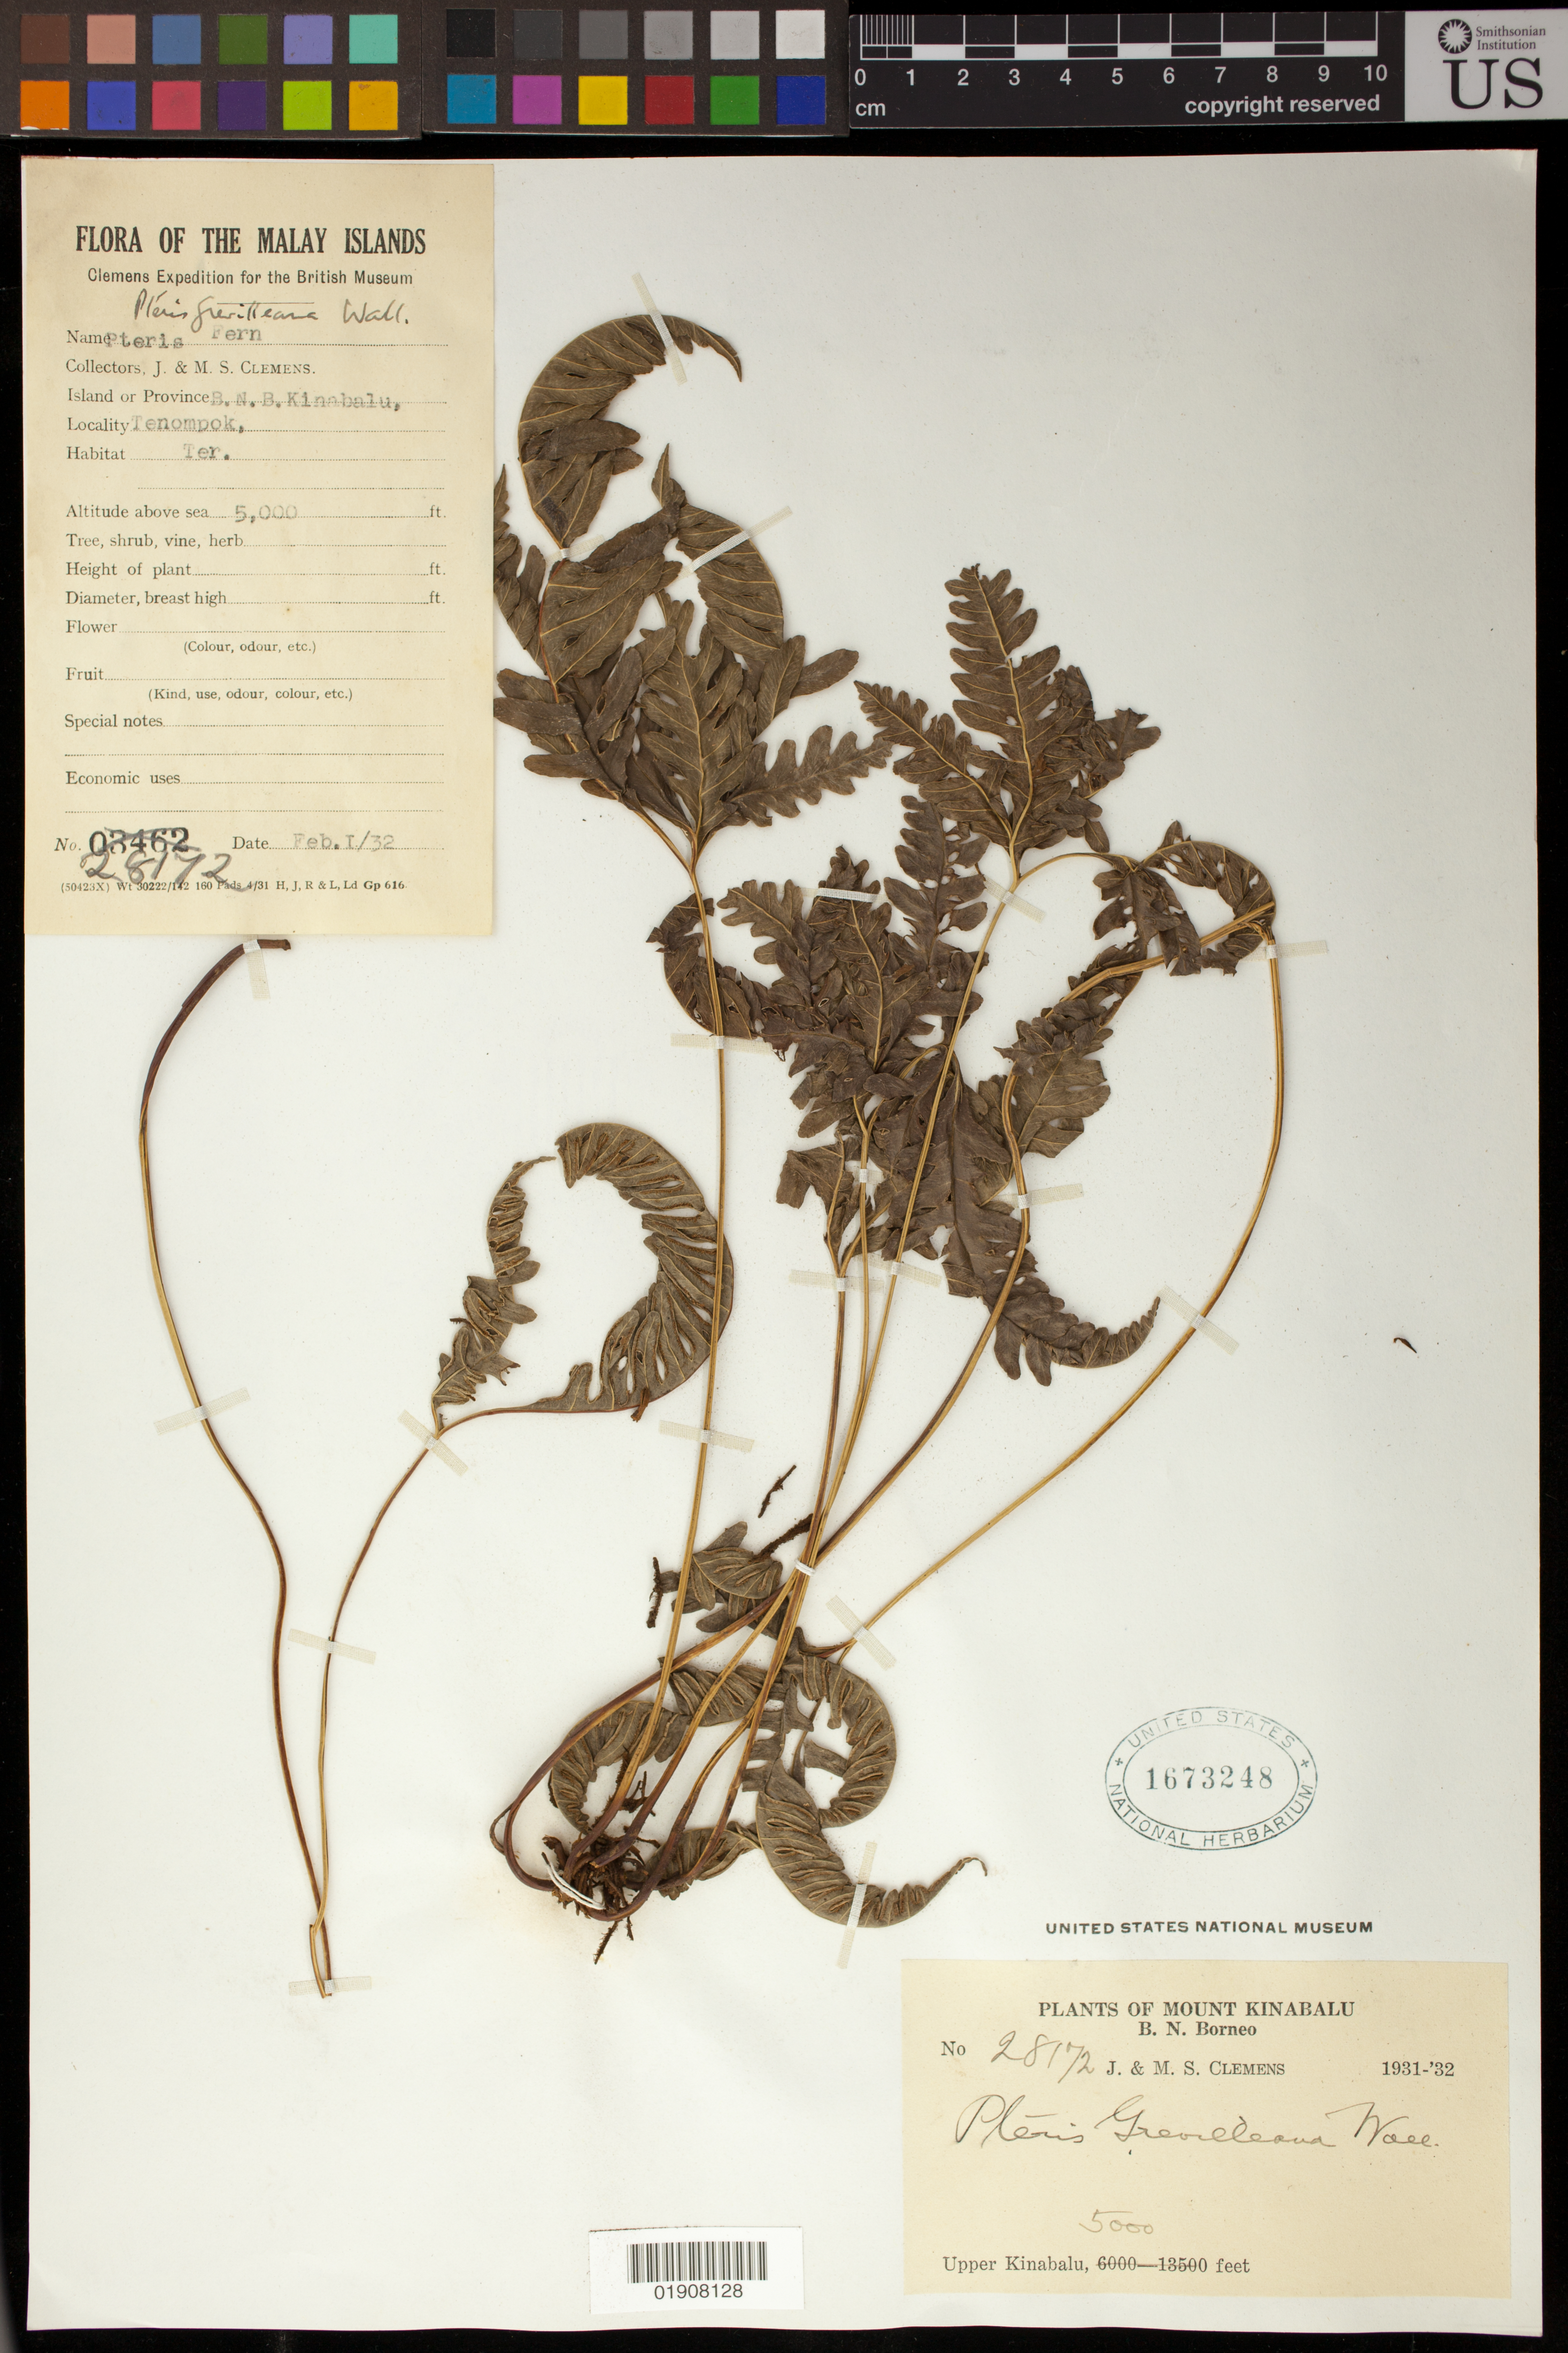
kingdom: Plantae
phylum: Tracheophyta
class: Polypodiopsida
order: Polypodiales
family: Pteridaceae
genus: Pteris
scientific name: Pteris grevilleana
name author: Wall. ex J. Agardh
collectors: J. Clemens & M. S. Clemens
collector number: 28172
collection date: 1932-02-01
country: Malaysia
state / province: Sabah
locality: Mount Kinabalu. B.N. Borneo. Upper Kinabalu. Tenompok.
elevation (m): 1524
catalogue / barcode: US 1673248